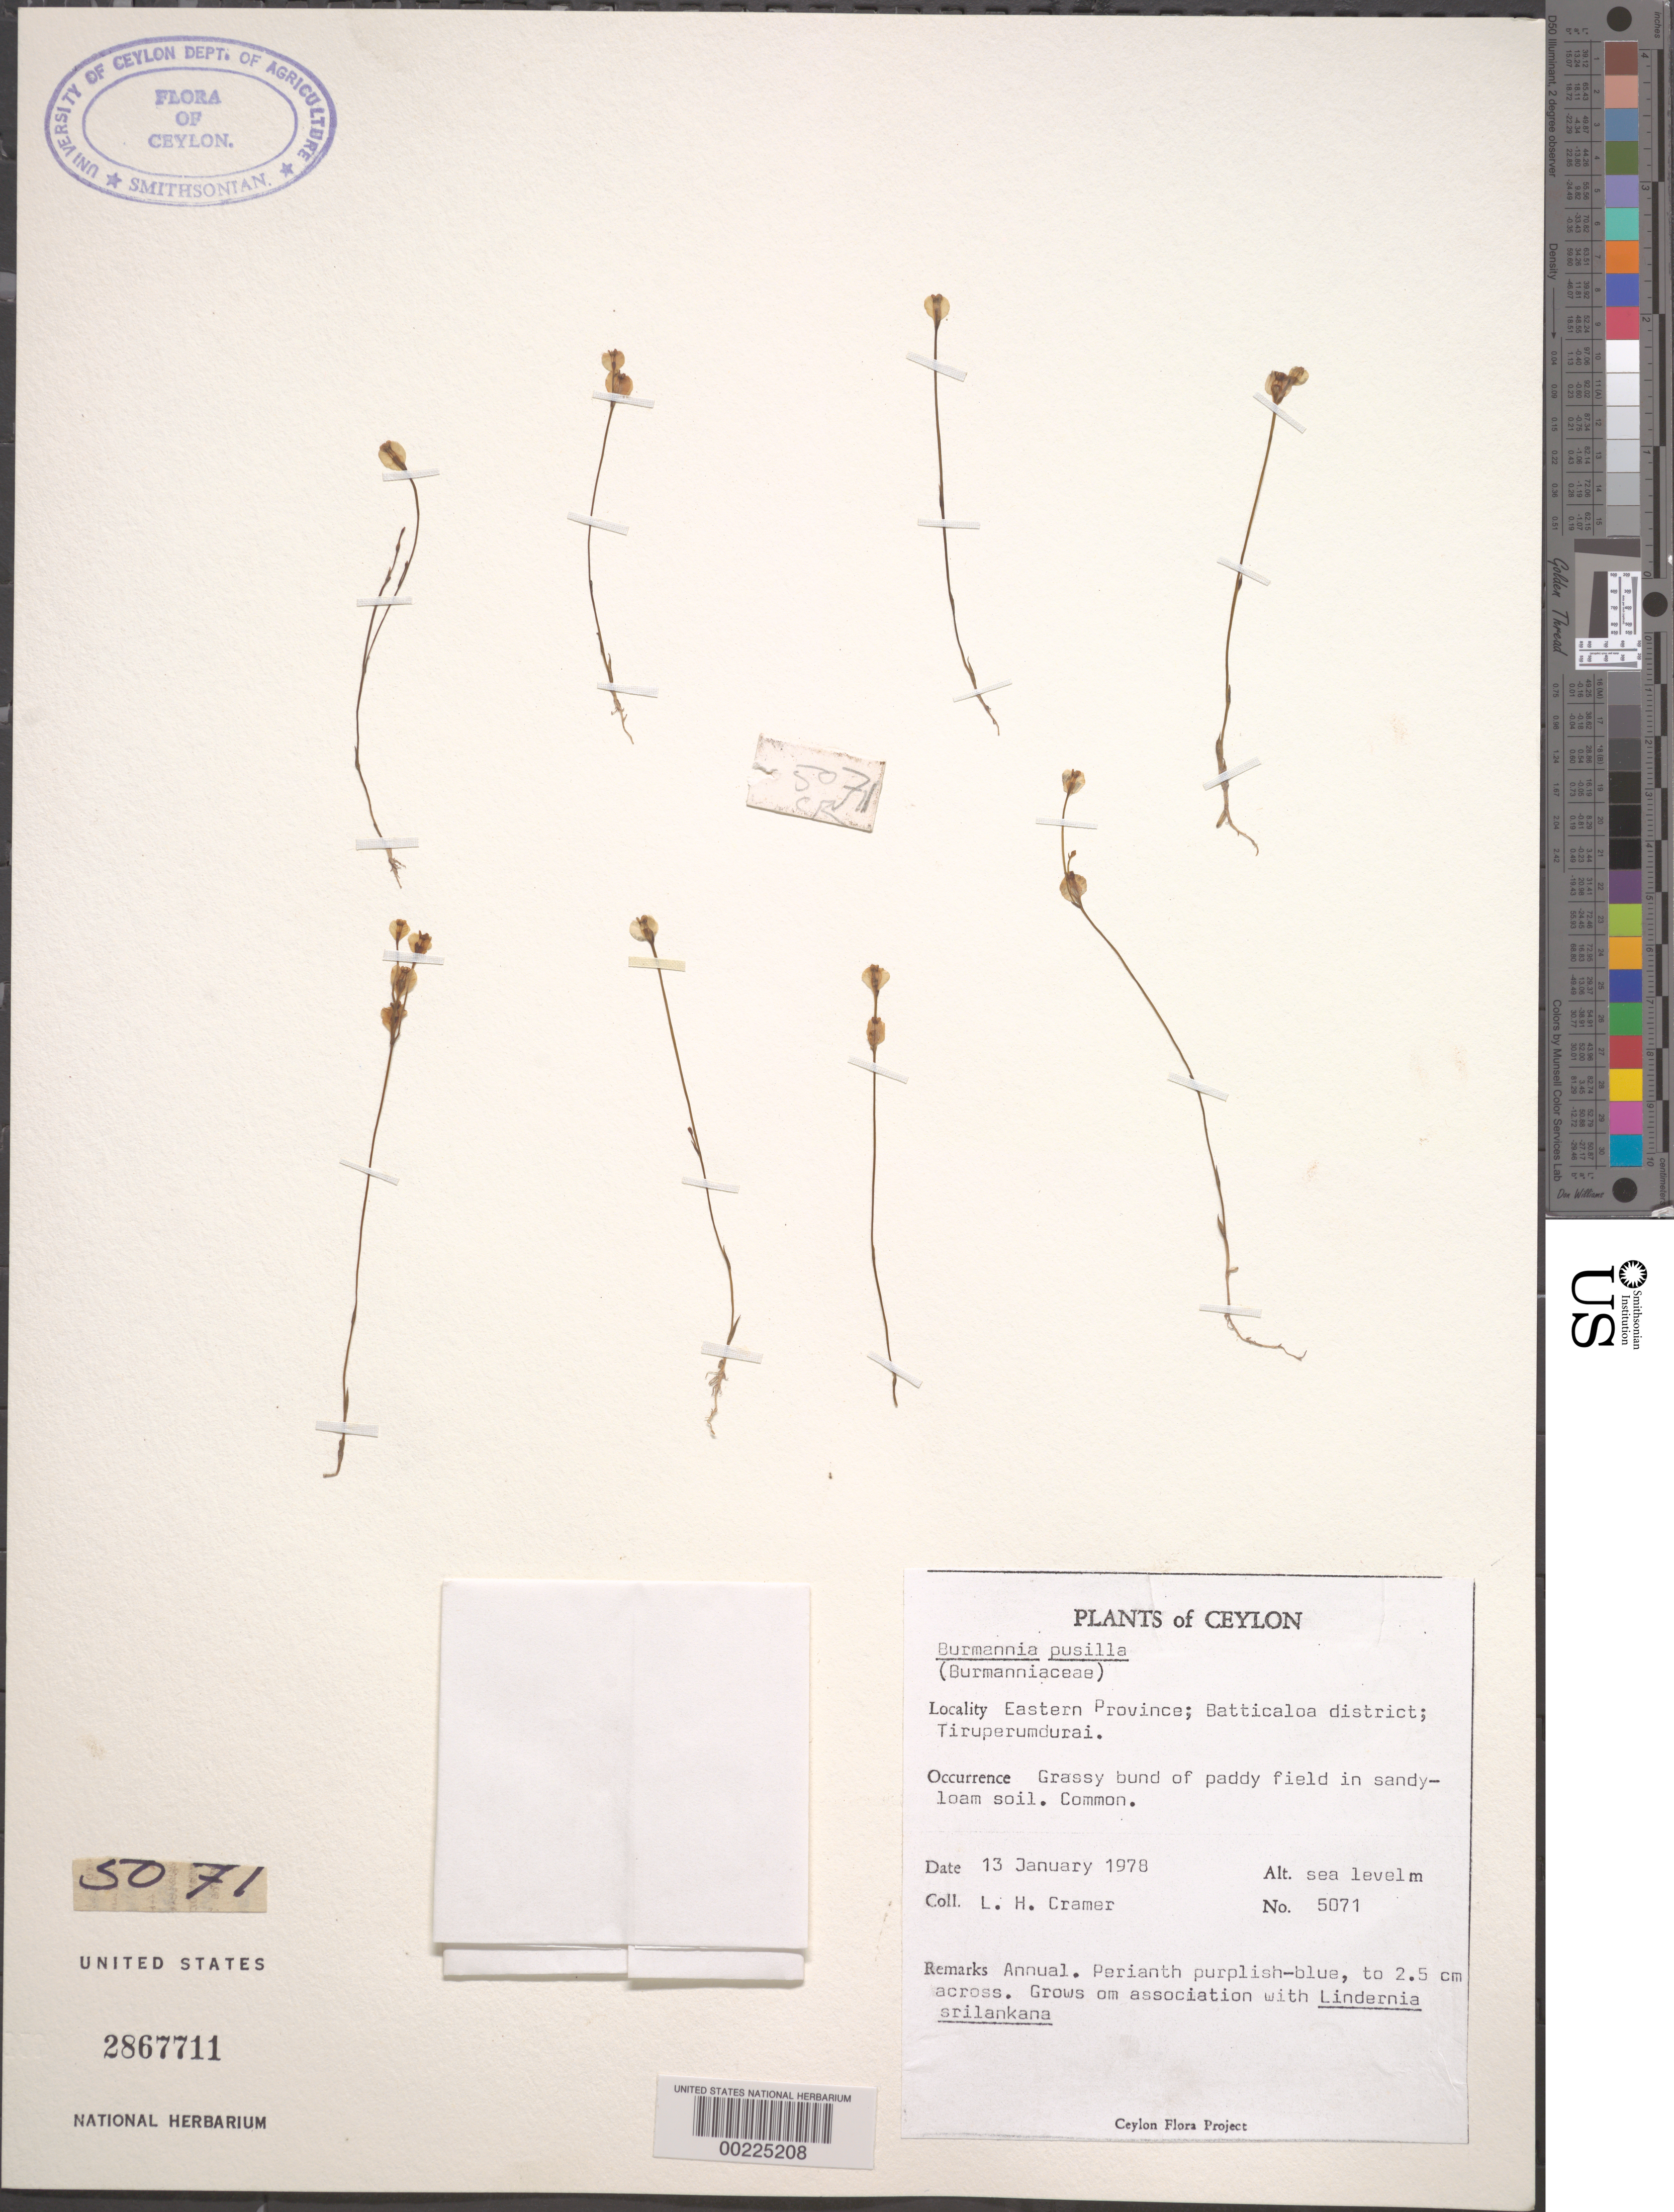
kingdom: Plantae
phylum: Tracheophyta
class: Liliopsida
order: Dioscoreales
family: Burmanniaceae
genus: Burmannia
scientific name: Burmannia pusilla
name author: Thwaites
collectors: L. H. Cramer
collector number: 5071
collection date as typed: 13 Jan 1978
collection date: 1978-01-13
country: Sri Lanka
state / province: Eastern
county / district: Batticaloa Dist.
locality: Tiruperumdurai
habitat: Grassy bund of paddy field in sandy loam soil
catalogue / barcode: US 2867711